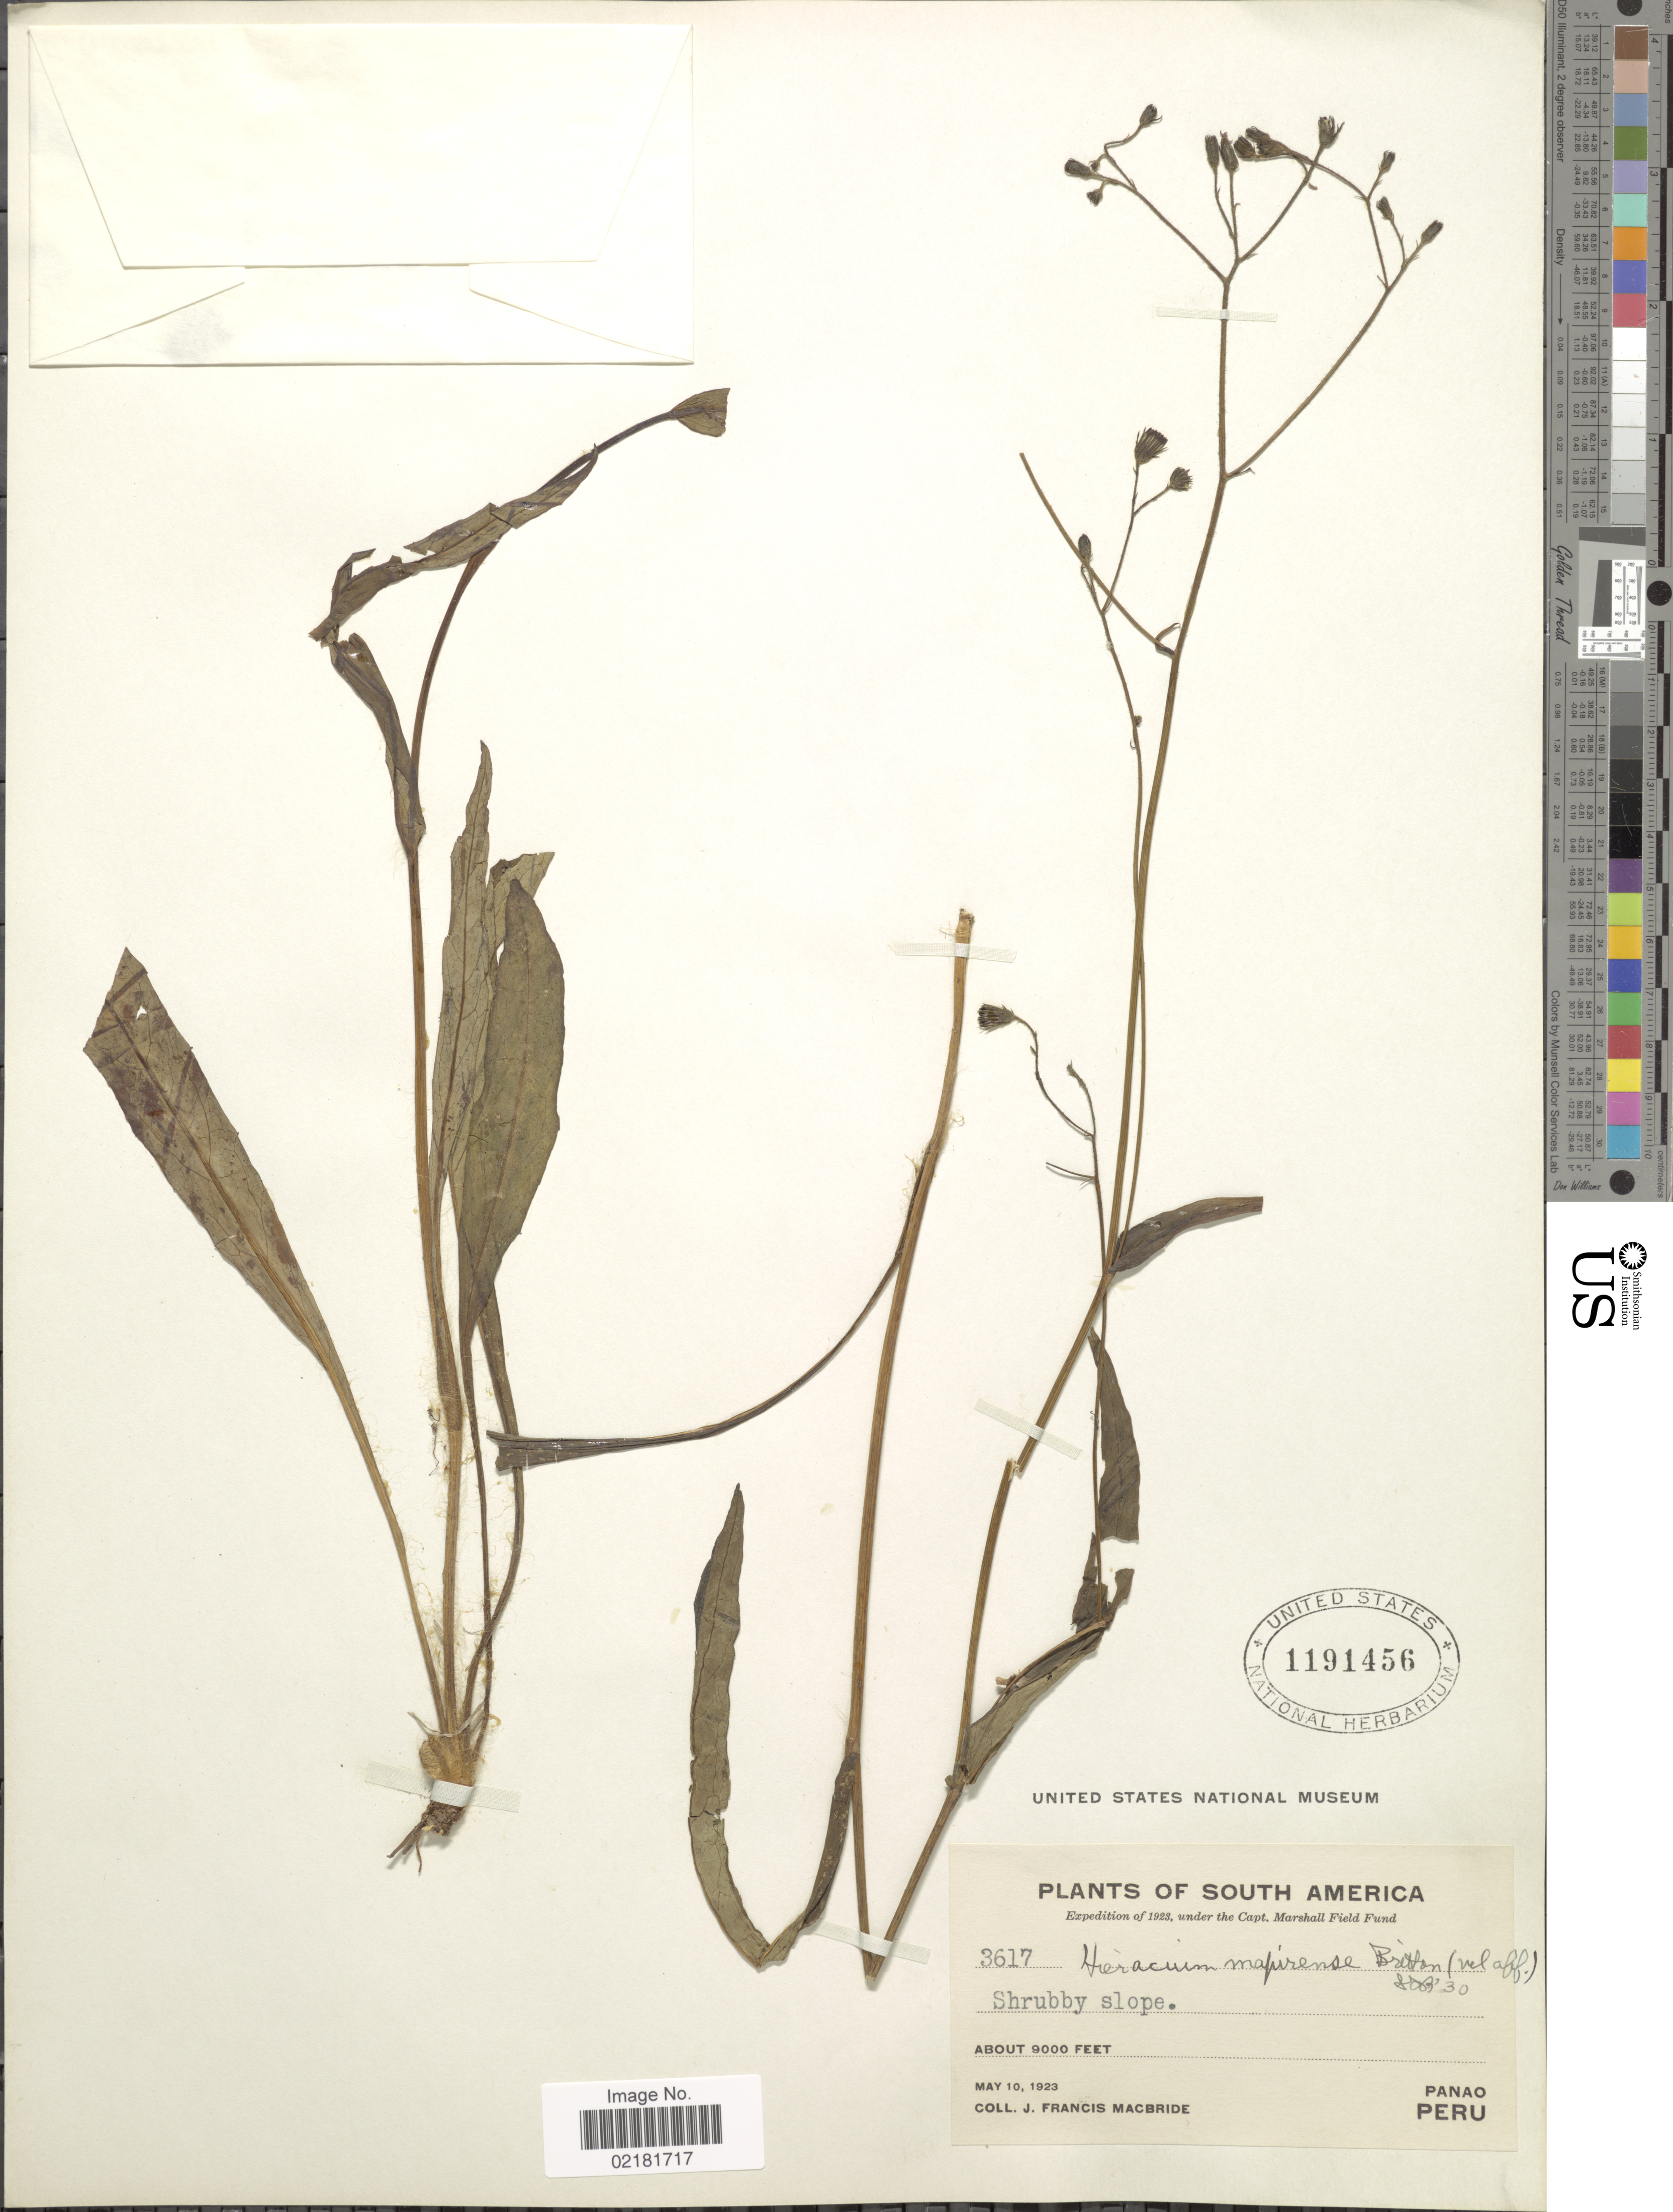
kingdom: Plantae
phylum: Tracheophyta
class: Magnoliopsida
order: Asterales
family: Asteraceae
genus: Hieracium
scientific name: Hieracium mapirense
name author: Britton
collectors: J. F. Macbride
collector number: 3617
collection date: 1923-05-10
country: Peru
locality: Panao, shrubby slope.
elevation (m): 2743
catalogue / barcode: US 1191456